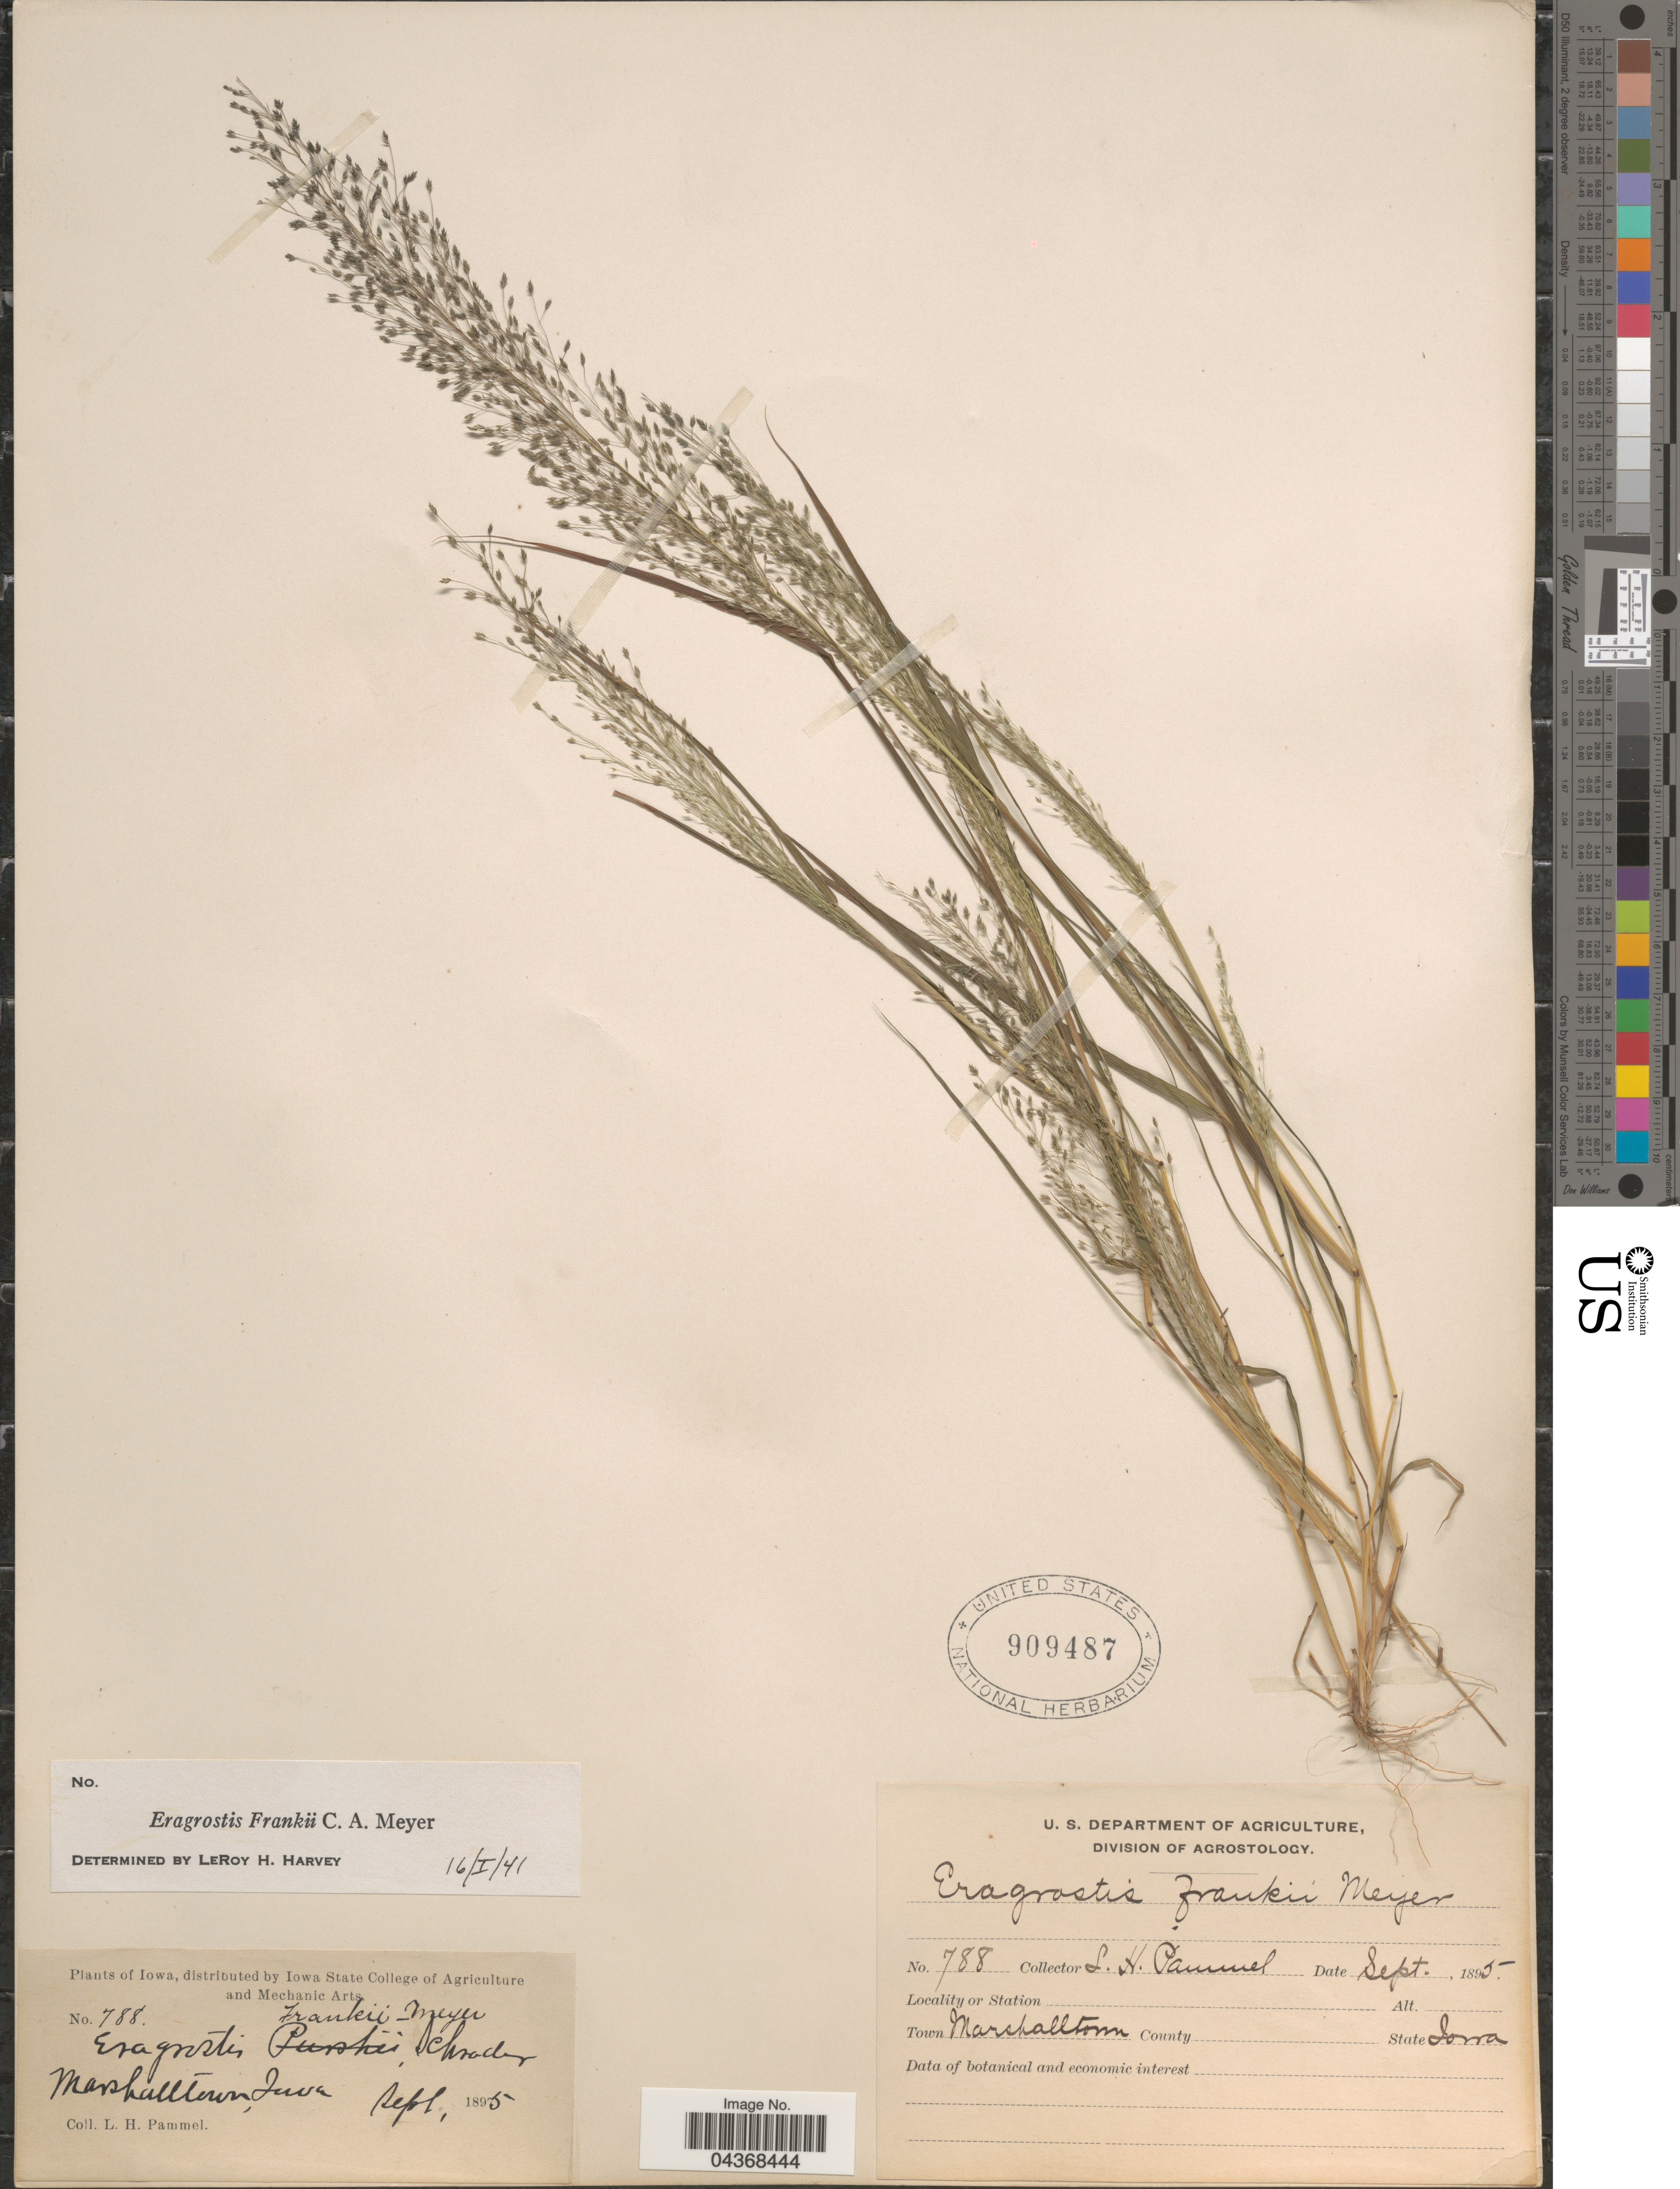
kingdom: Plantae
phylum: Tracheophyta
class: Liliopsida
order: Poales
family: Poaceae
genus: Eragrostis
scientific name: Eragrostis frankii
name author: C.A. Mey. ex Steud.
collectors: L. Pammel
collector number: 788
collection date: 1895-09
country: United States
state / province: Iowa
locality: Town Marshalltown.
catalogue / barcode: US 909487